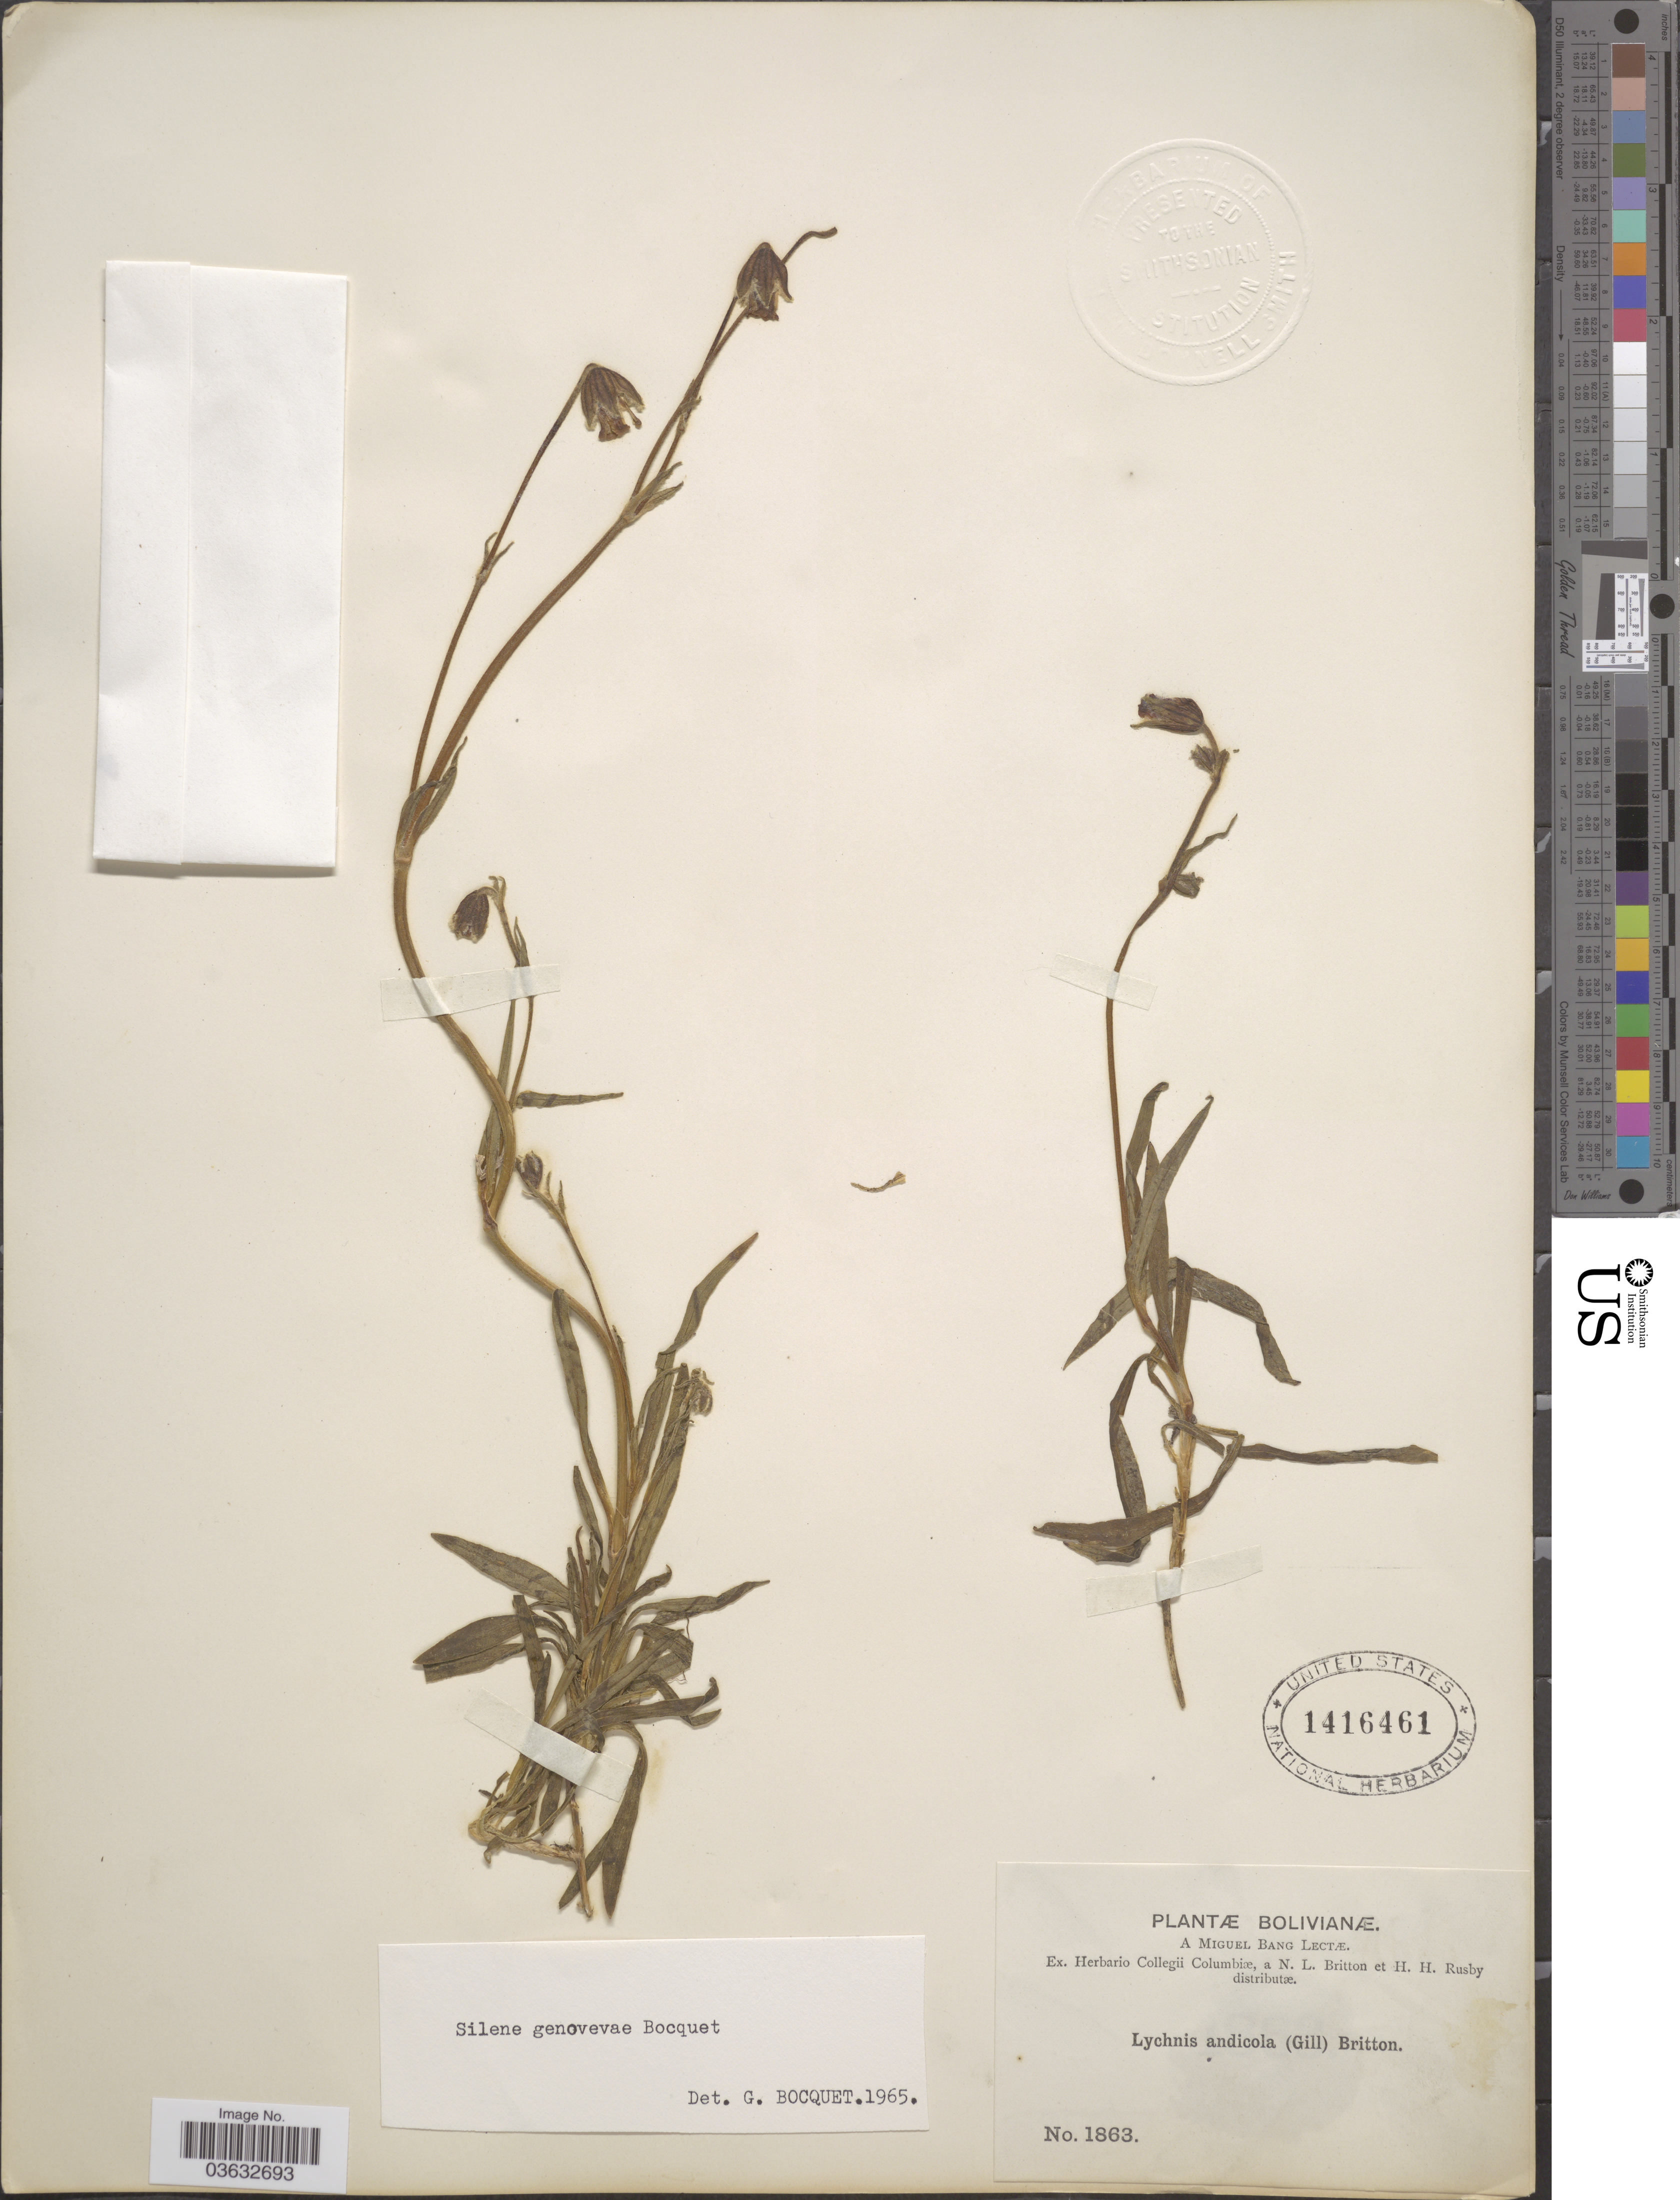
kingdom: Plantae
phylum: Tracheophyta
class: Magnoliopsida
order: Caryophyllales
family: Caryophyllaceae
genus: Silene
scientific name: Silene genovevae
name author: Bocquet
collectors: M. Bang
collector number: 1863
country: Bolivia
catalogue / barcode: US 1416461